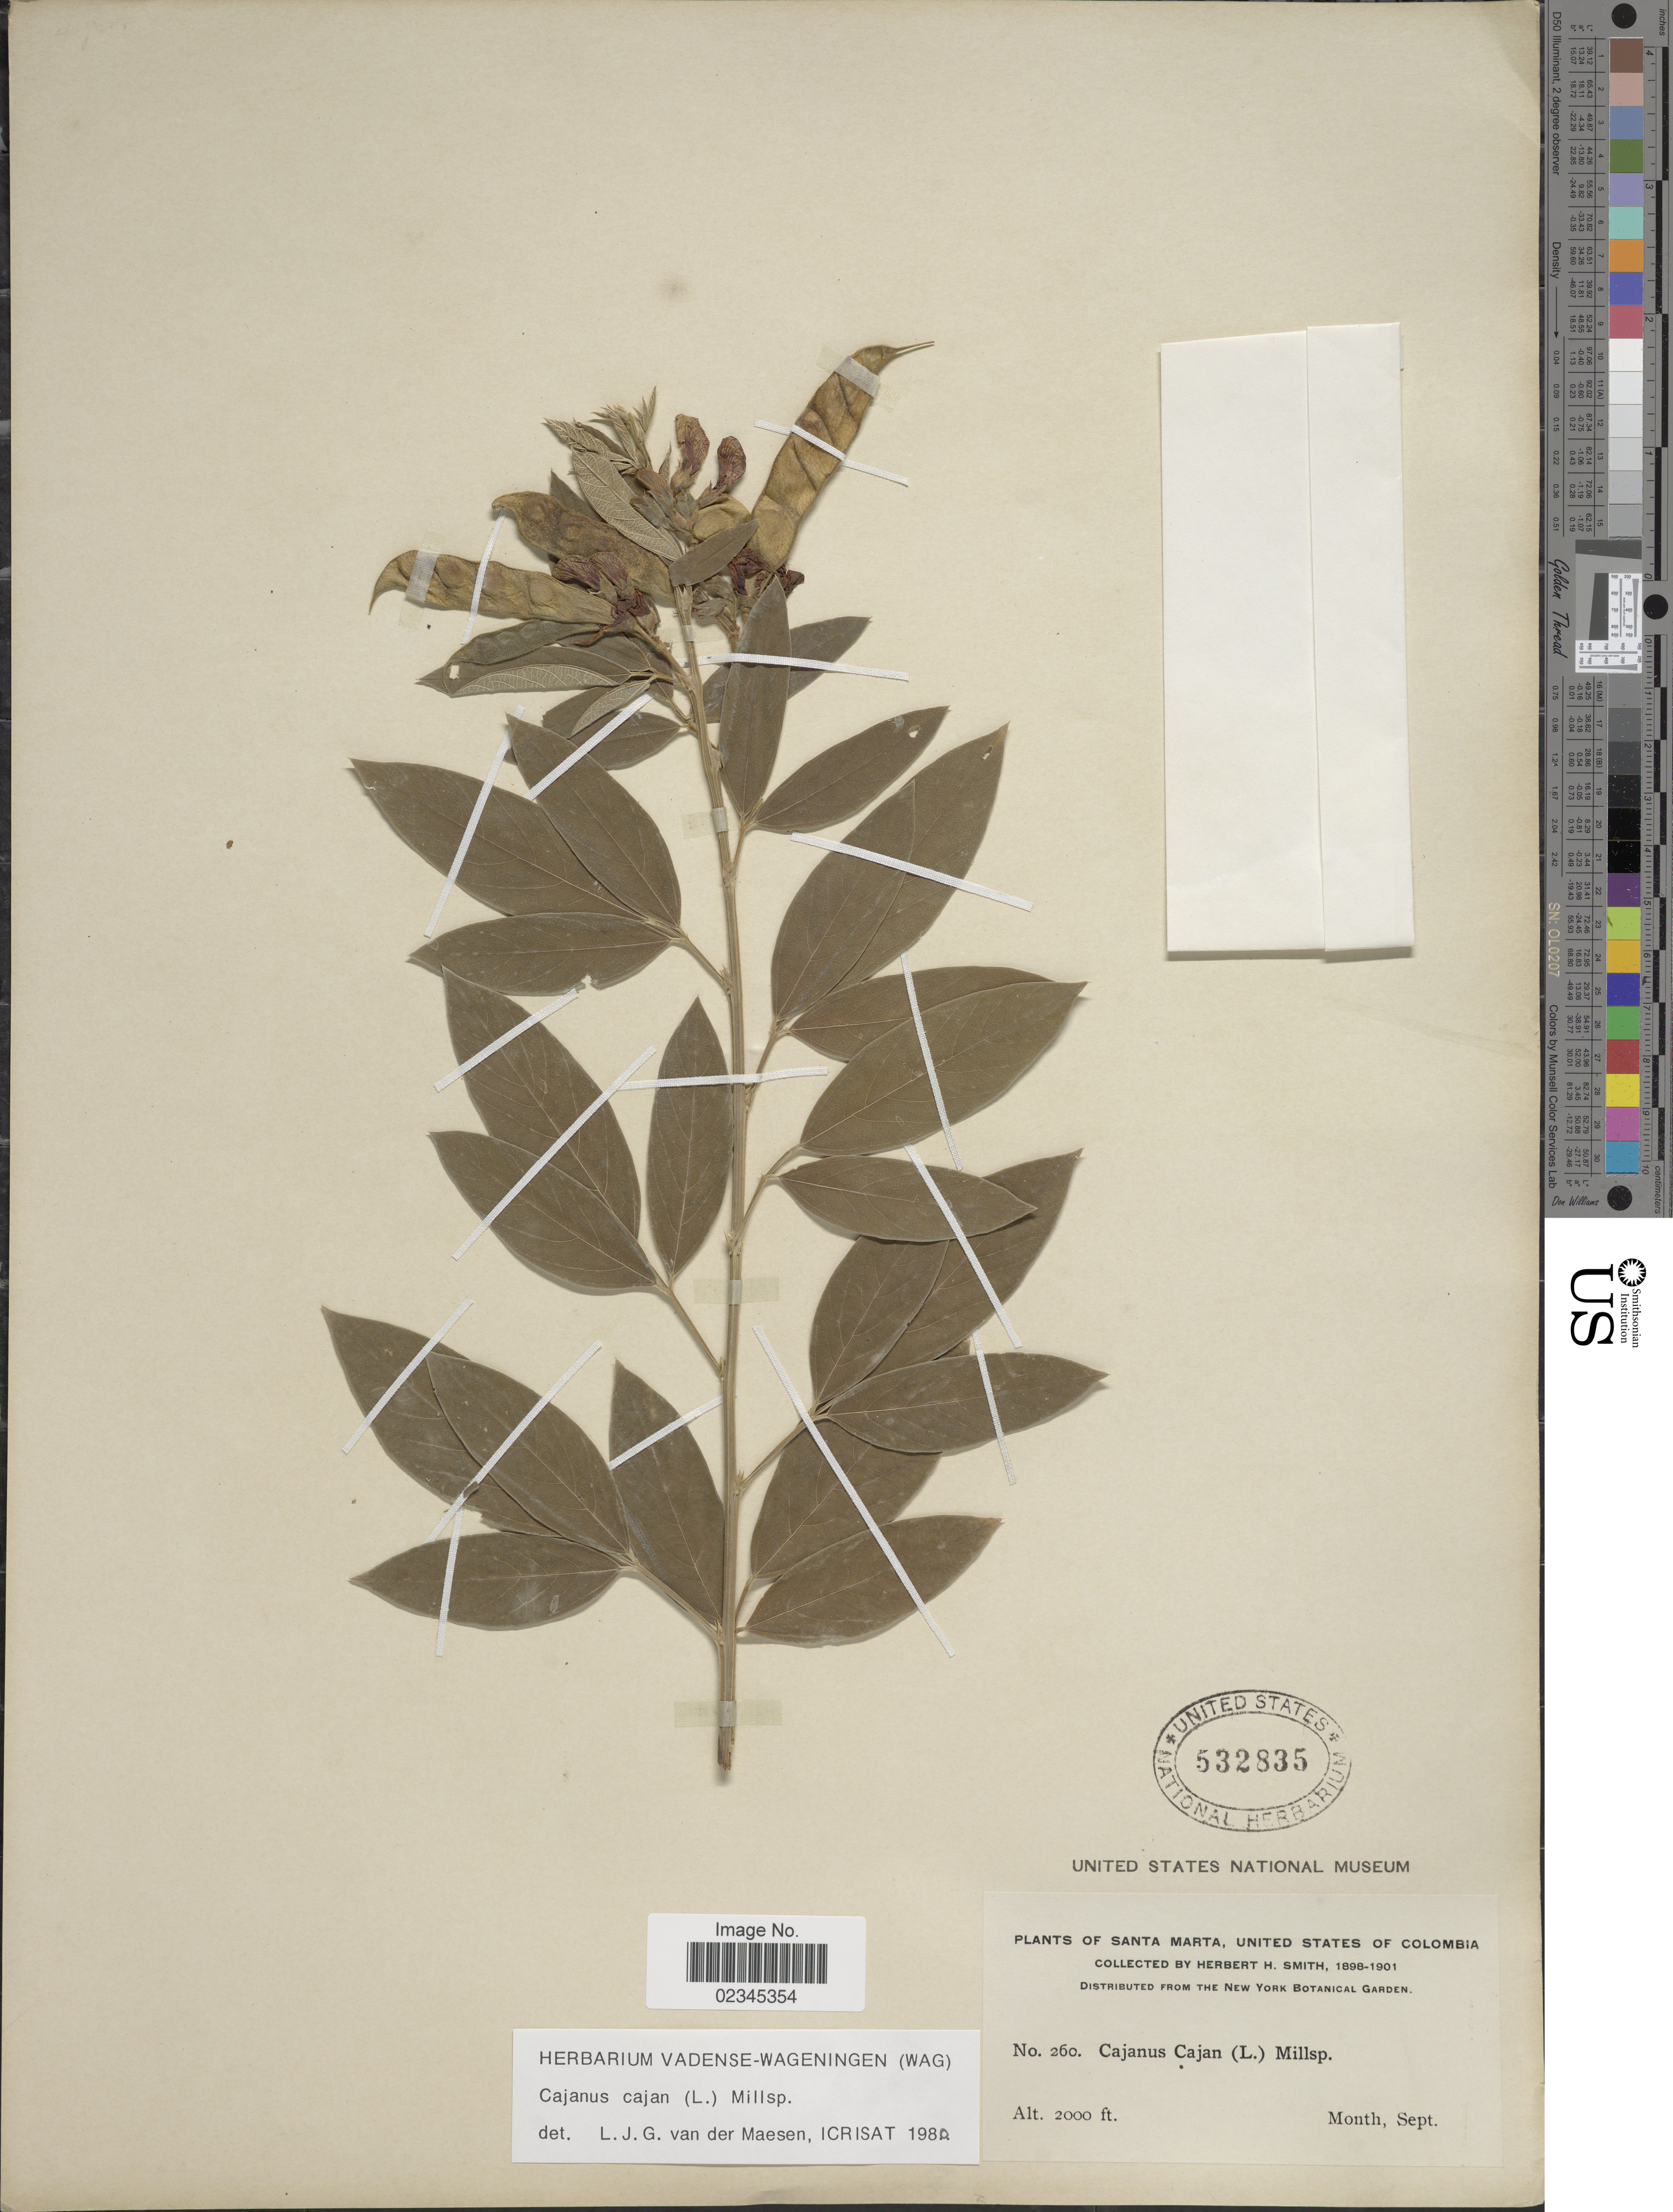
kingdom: Plantae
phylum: Tracheophyta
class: Magnoliopsida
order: Fabales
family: Fabaceae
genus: Cajanus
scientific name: Cajanus cajan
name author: (L.) Huth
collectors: Herbert H. Smith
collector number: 260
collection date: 1898-09/1901-09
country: Colombia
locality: Santa Marta, United States of Colombia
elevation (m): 610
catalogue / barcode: US 532835